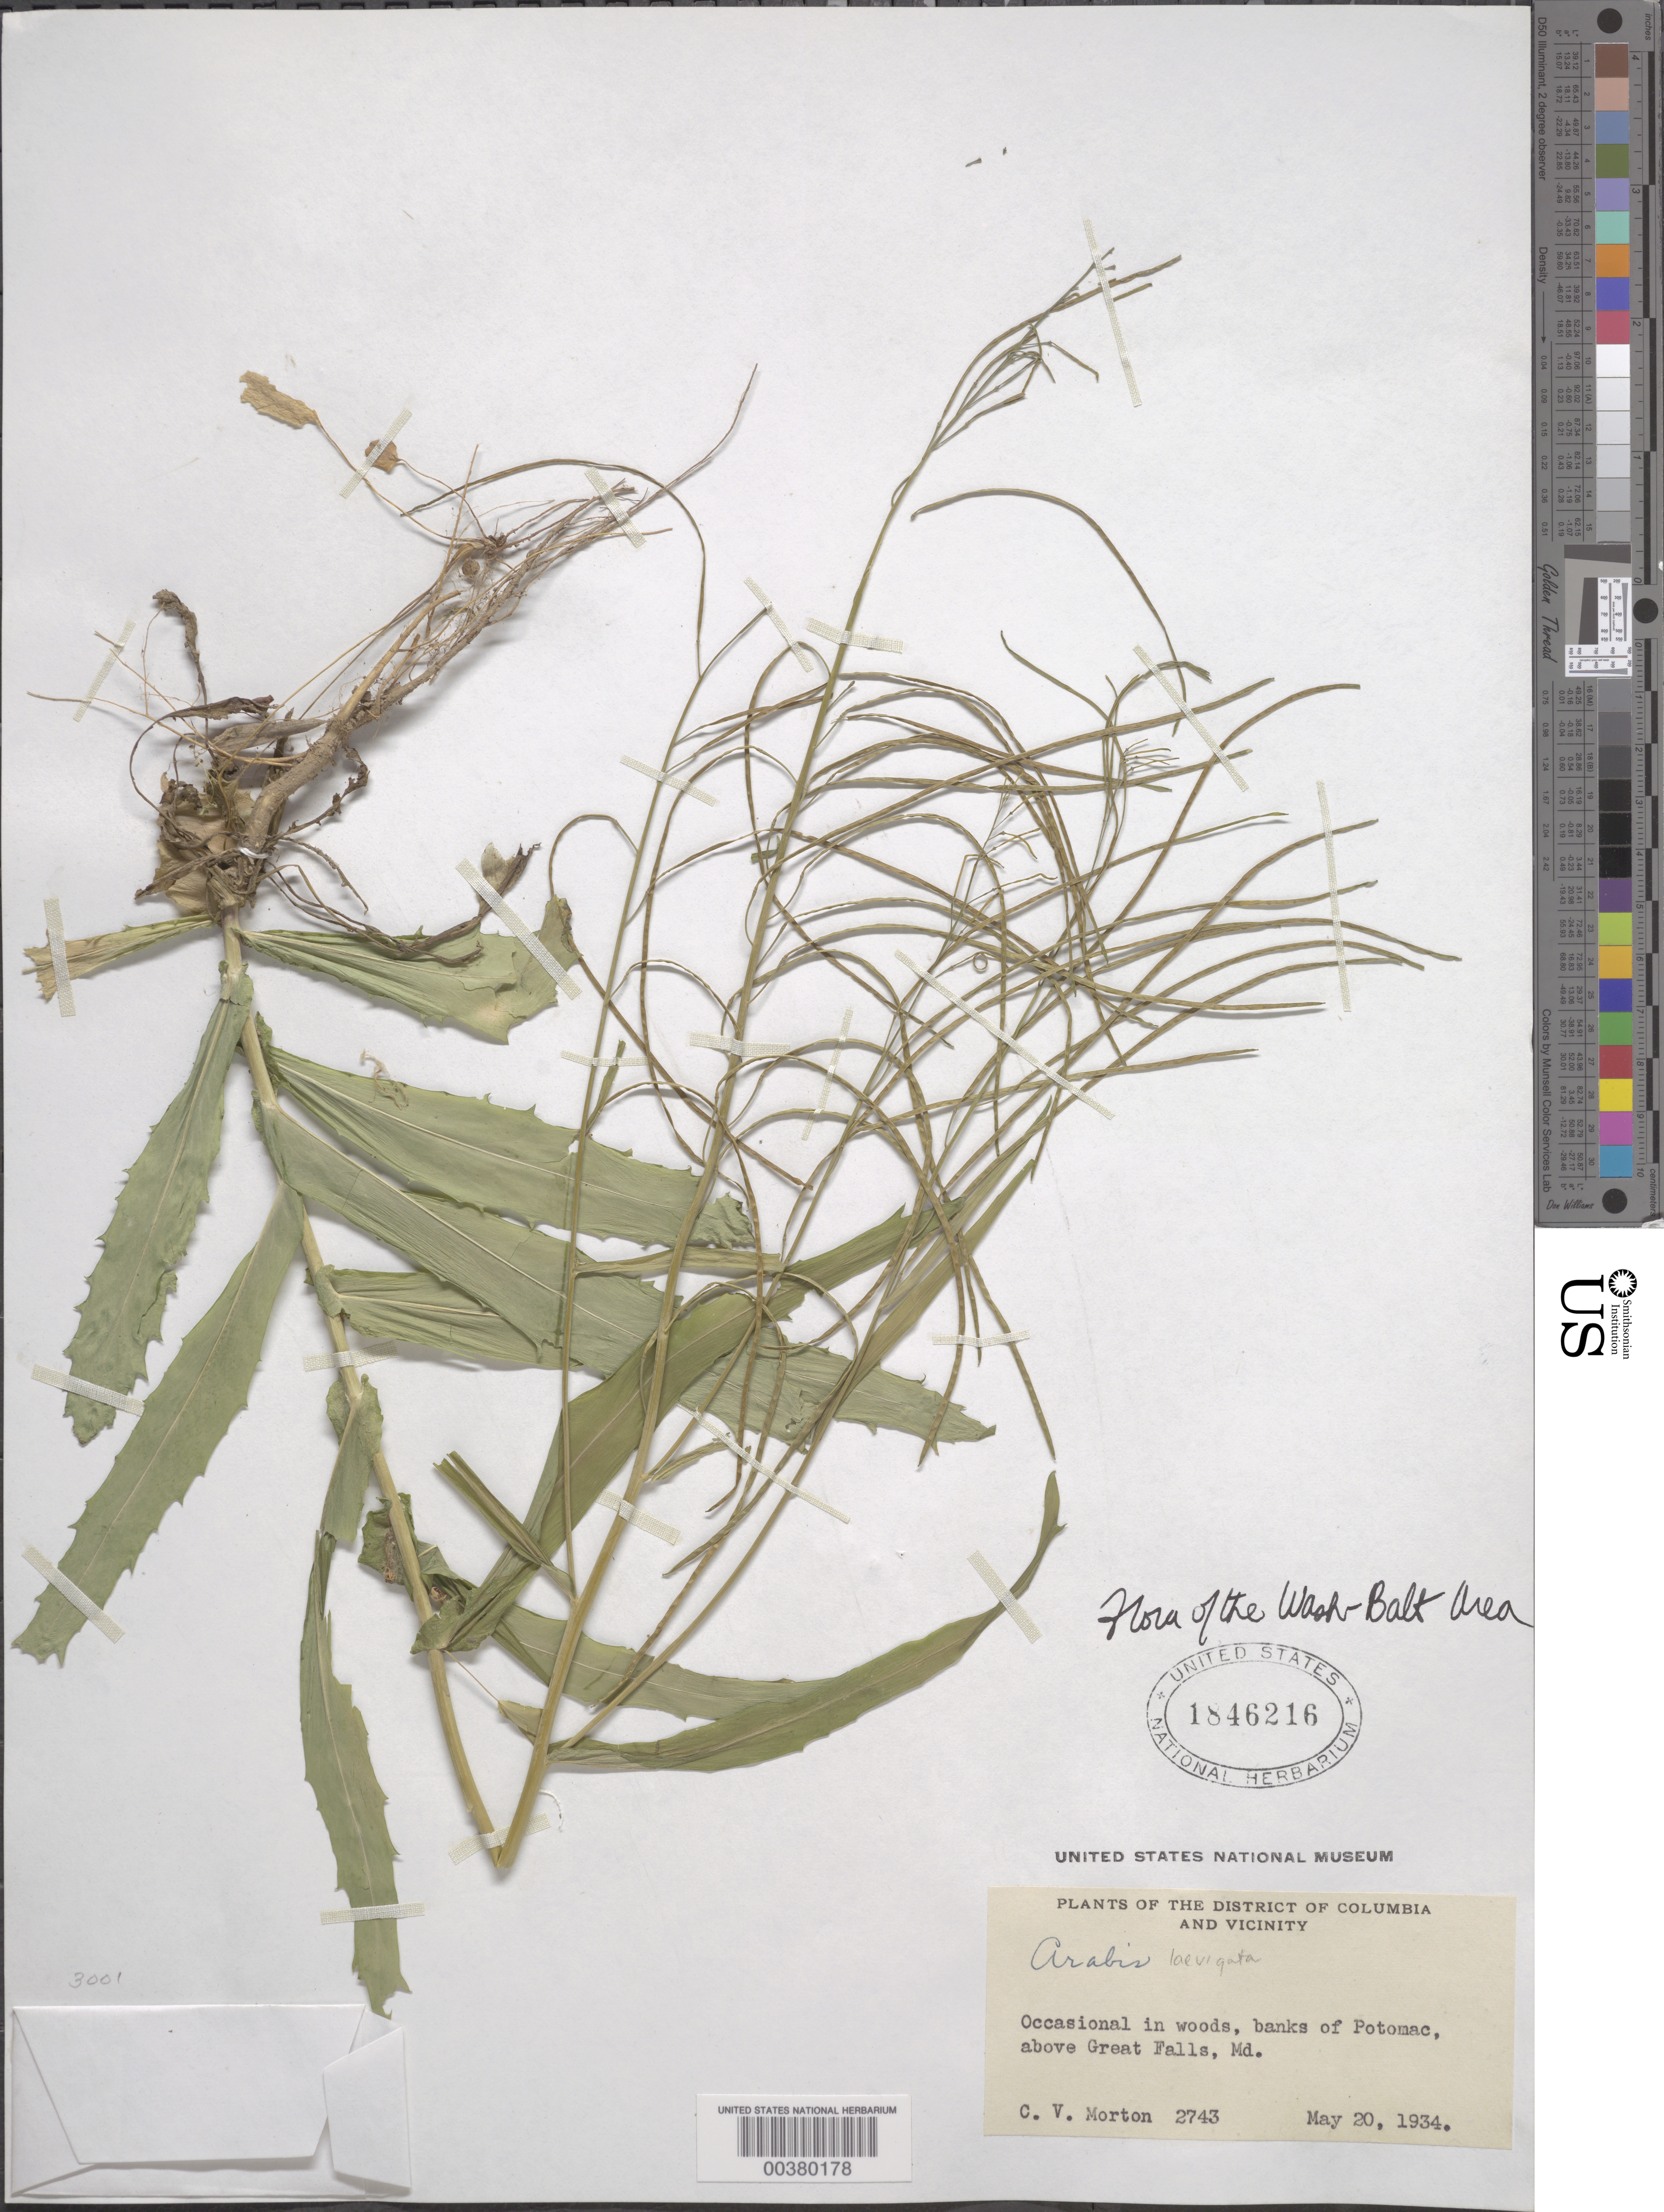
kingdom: Plantae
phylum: Tracheophyta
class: Magnoliopsida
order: Brassicales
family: Brassicaceae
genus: Boechera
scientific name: Boechera laevigata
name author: (Muhl. ex Willd.) Al-Shehbaz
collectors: C. V. Morton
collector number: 2743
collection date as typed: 20 May 1934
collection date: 1934-05-20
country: United States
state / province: Maryland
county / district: Montgomery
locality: Potomac Banks, above Great Falls C. & O. Canal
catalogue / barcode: US 1846216